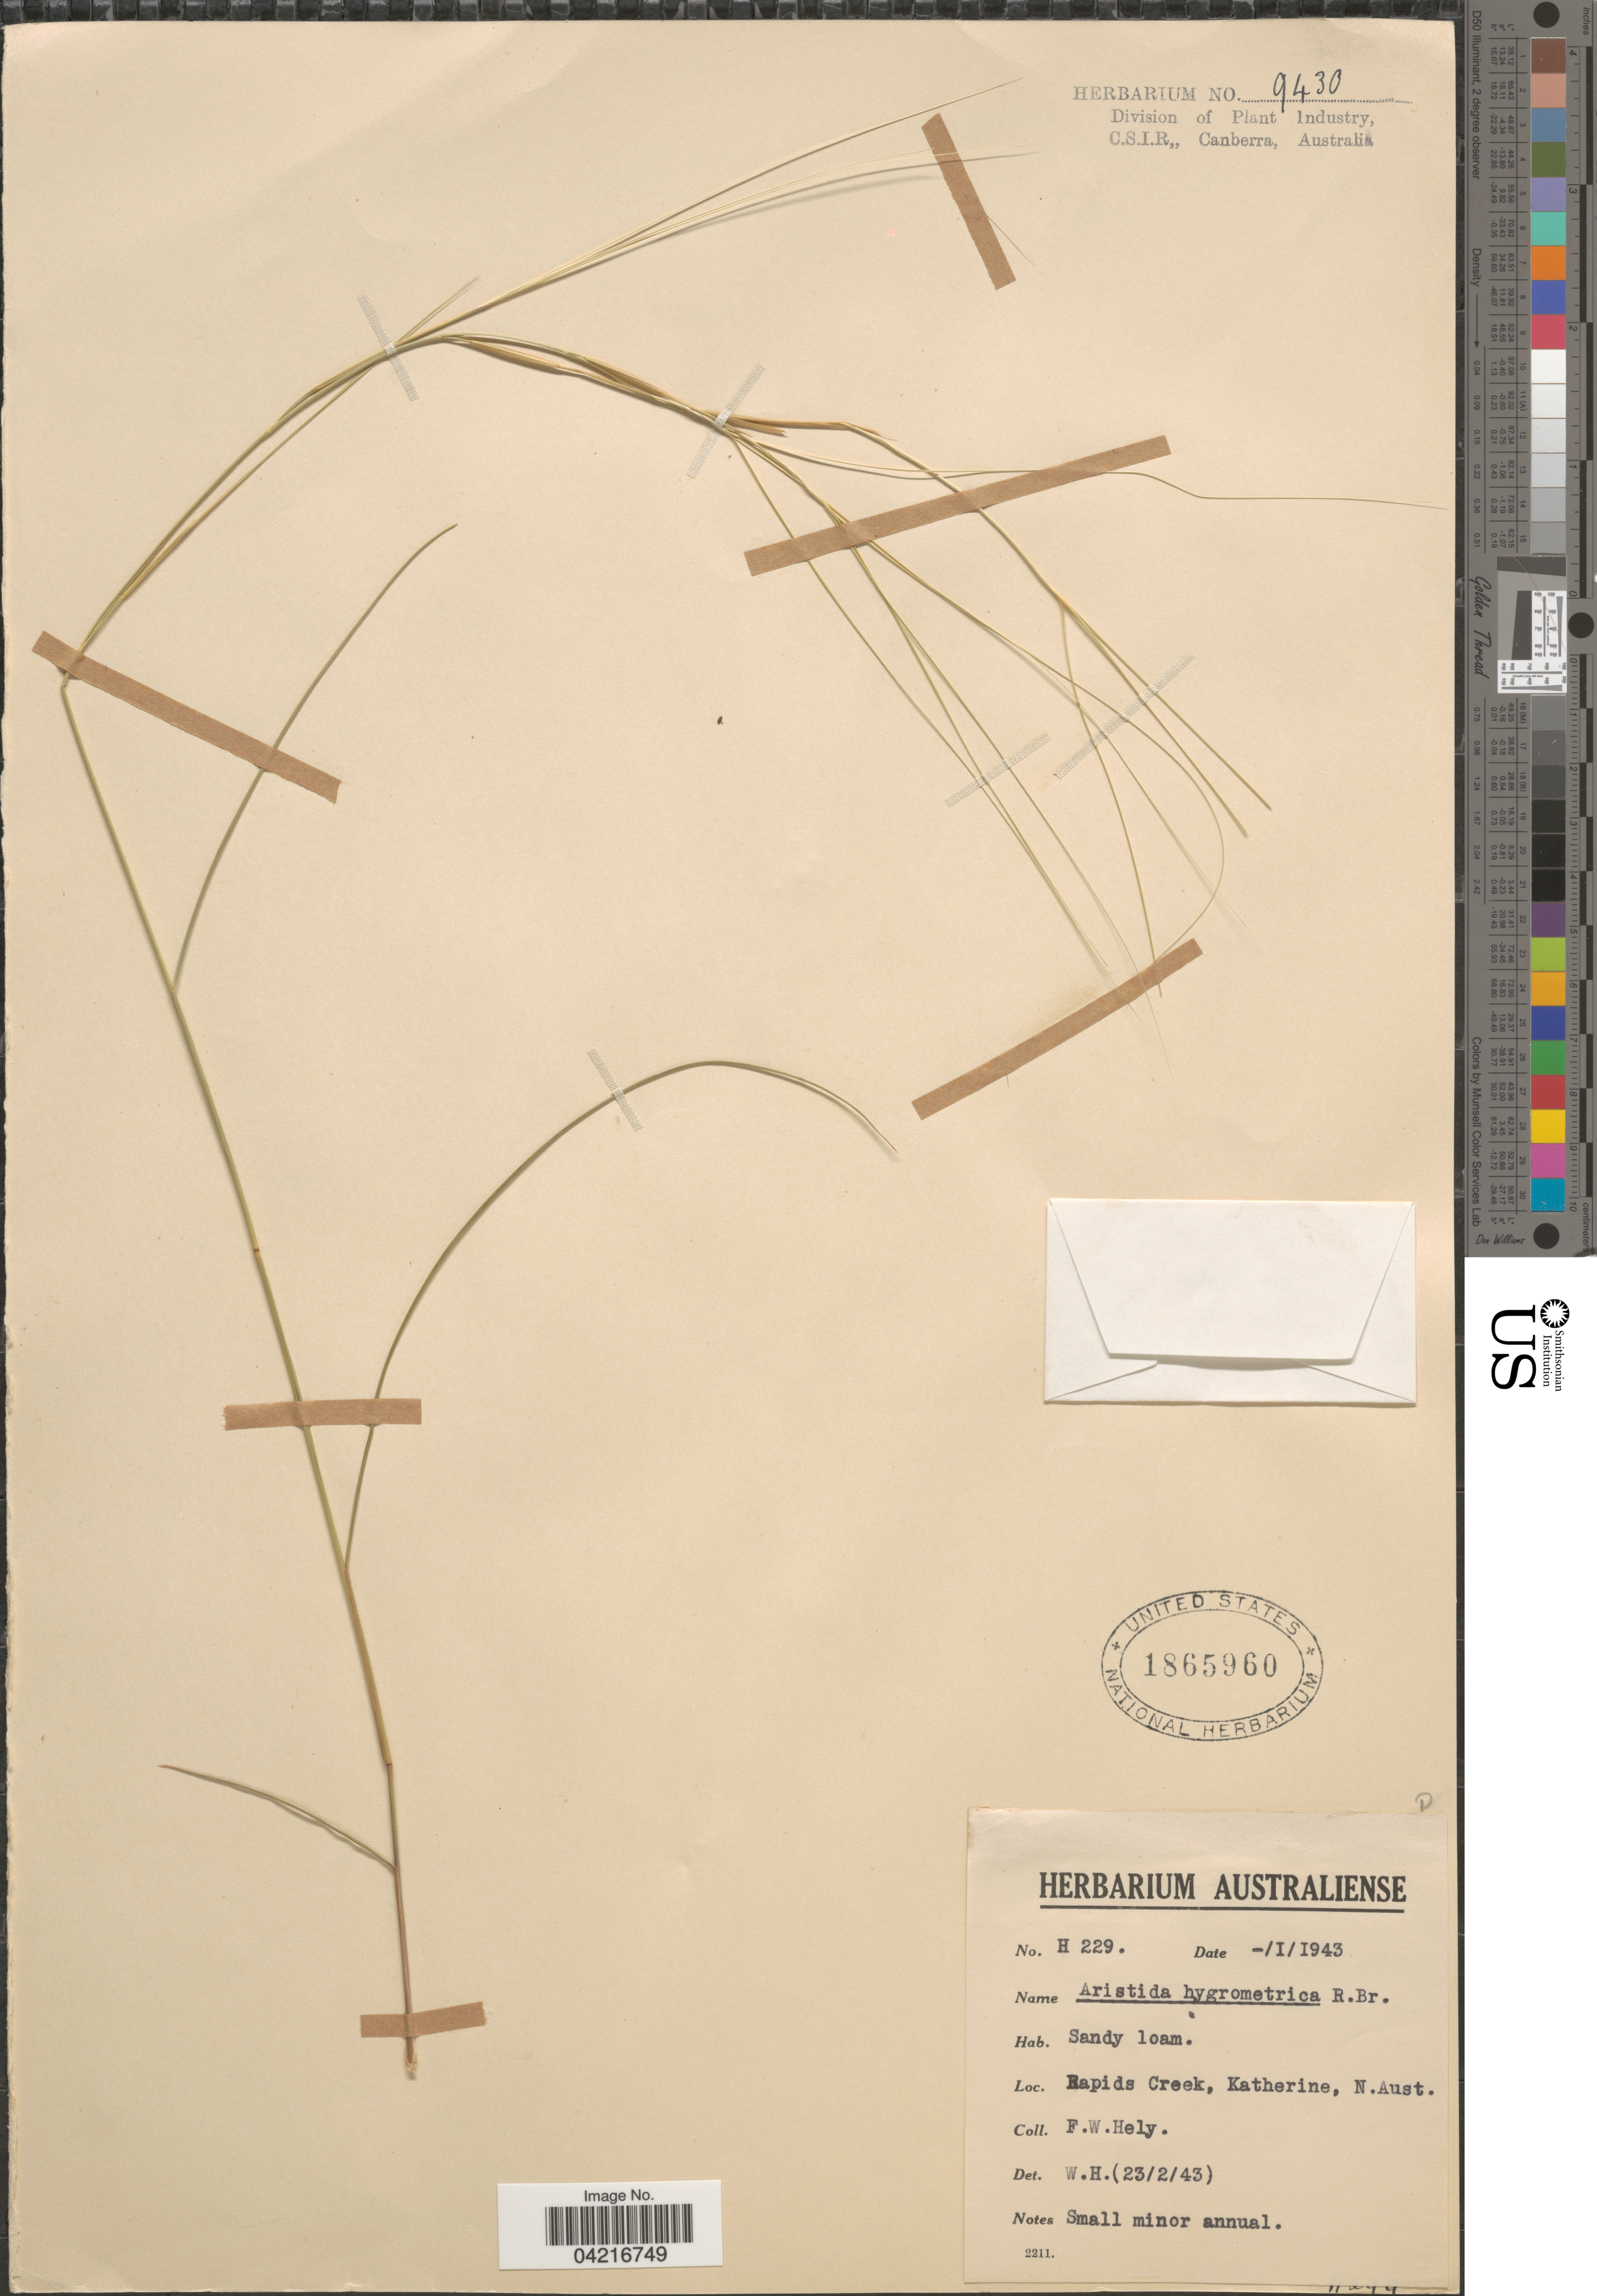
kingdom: Plantae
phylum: Tracheophyta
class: Liliopsida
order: Poales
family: Poaceae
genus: Aristida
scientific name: Aristida hygrometrica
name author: R. Br.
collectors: F. Hely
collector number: H229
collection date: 1943-01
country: Australia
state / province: Northern Territory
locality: Rapids Creek, Katherine, N. Aust.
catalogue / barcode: US 1865960